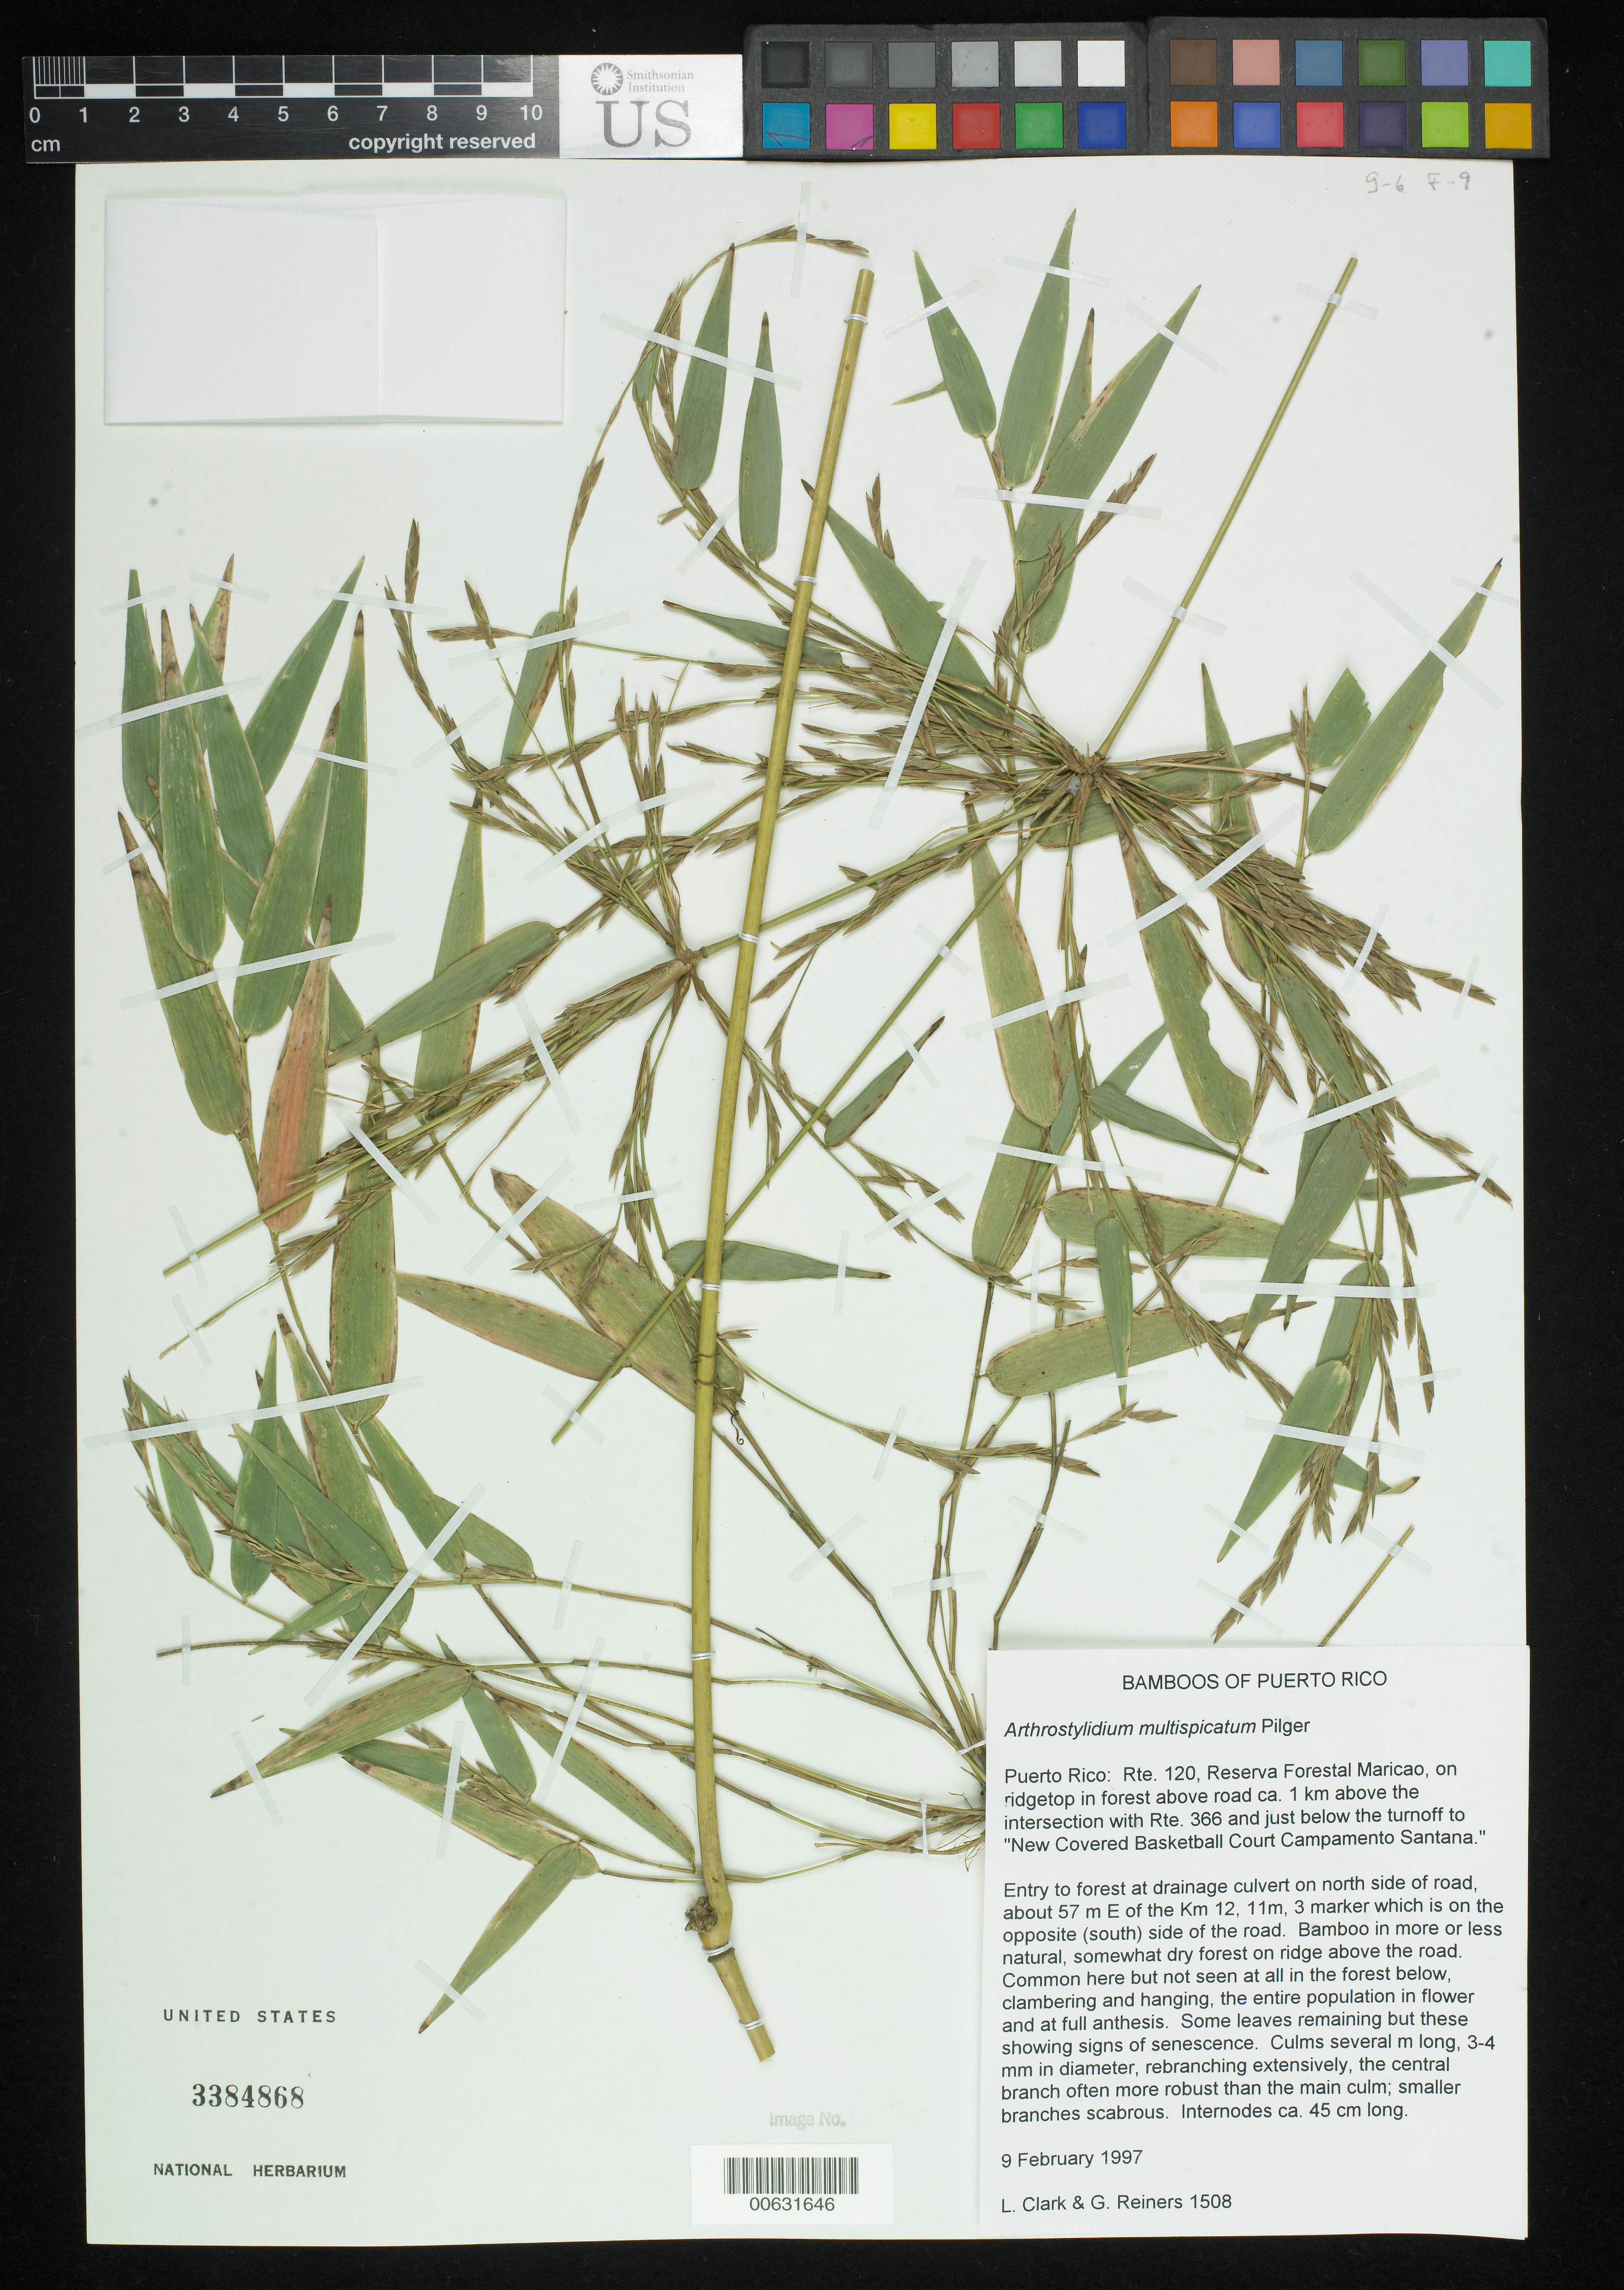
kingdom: Plantae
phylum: Tracheophyta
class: Liliopsida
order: Poales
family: Poaceae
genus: Arthrostylidium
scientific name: Arthrostylidium multispicatum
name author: Pilg. in Urb.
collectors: L. G. Clark & G. Reiners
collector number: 1508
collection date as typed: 09 Feb 1997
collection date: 1997-02-09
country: Puerto Rico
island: Greater Antilles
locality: Rte. 120 reserva forestal maricao, above intersection with rte 366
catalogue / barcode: US 3384868